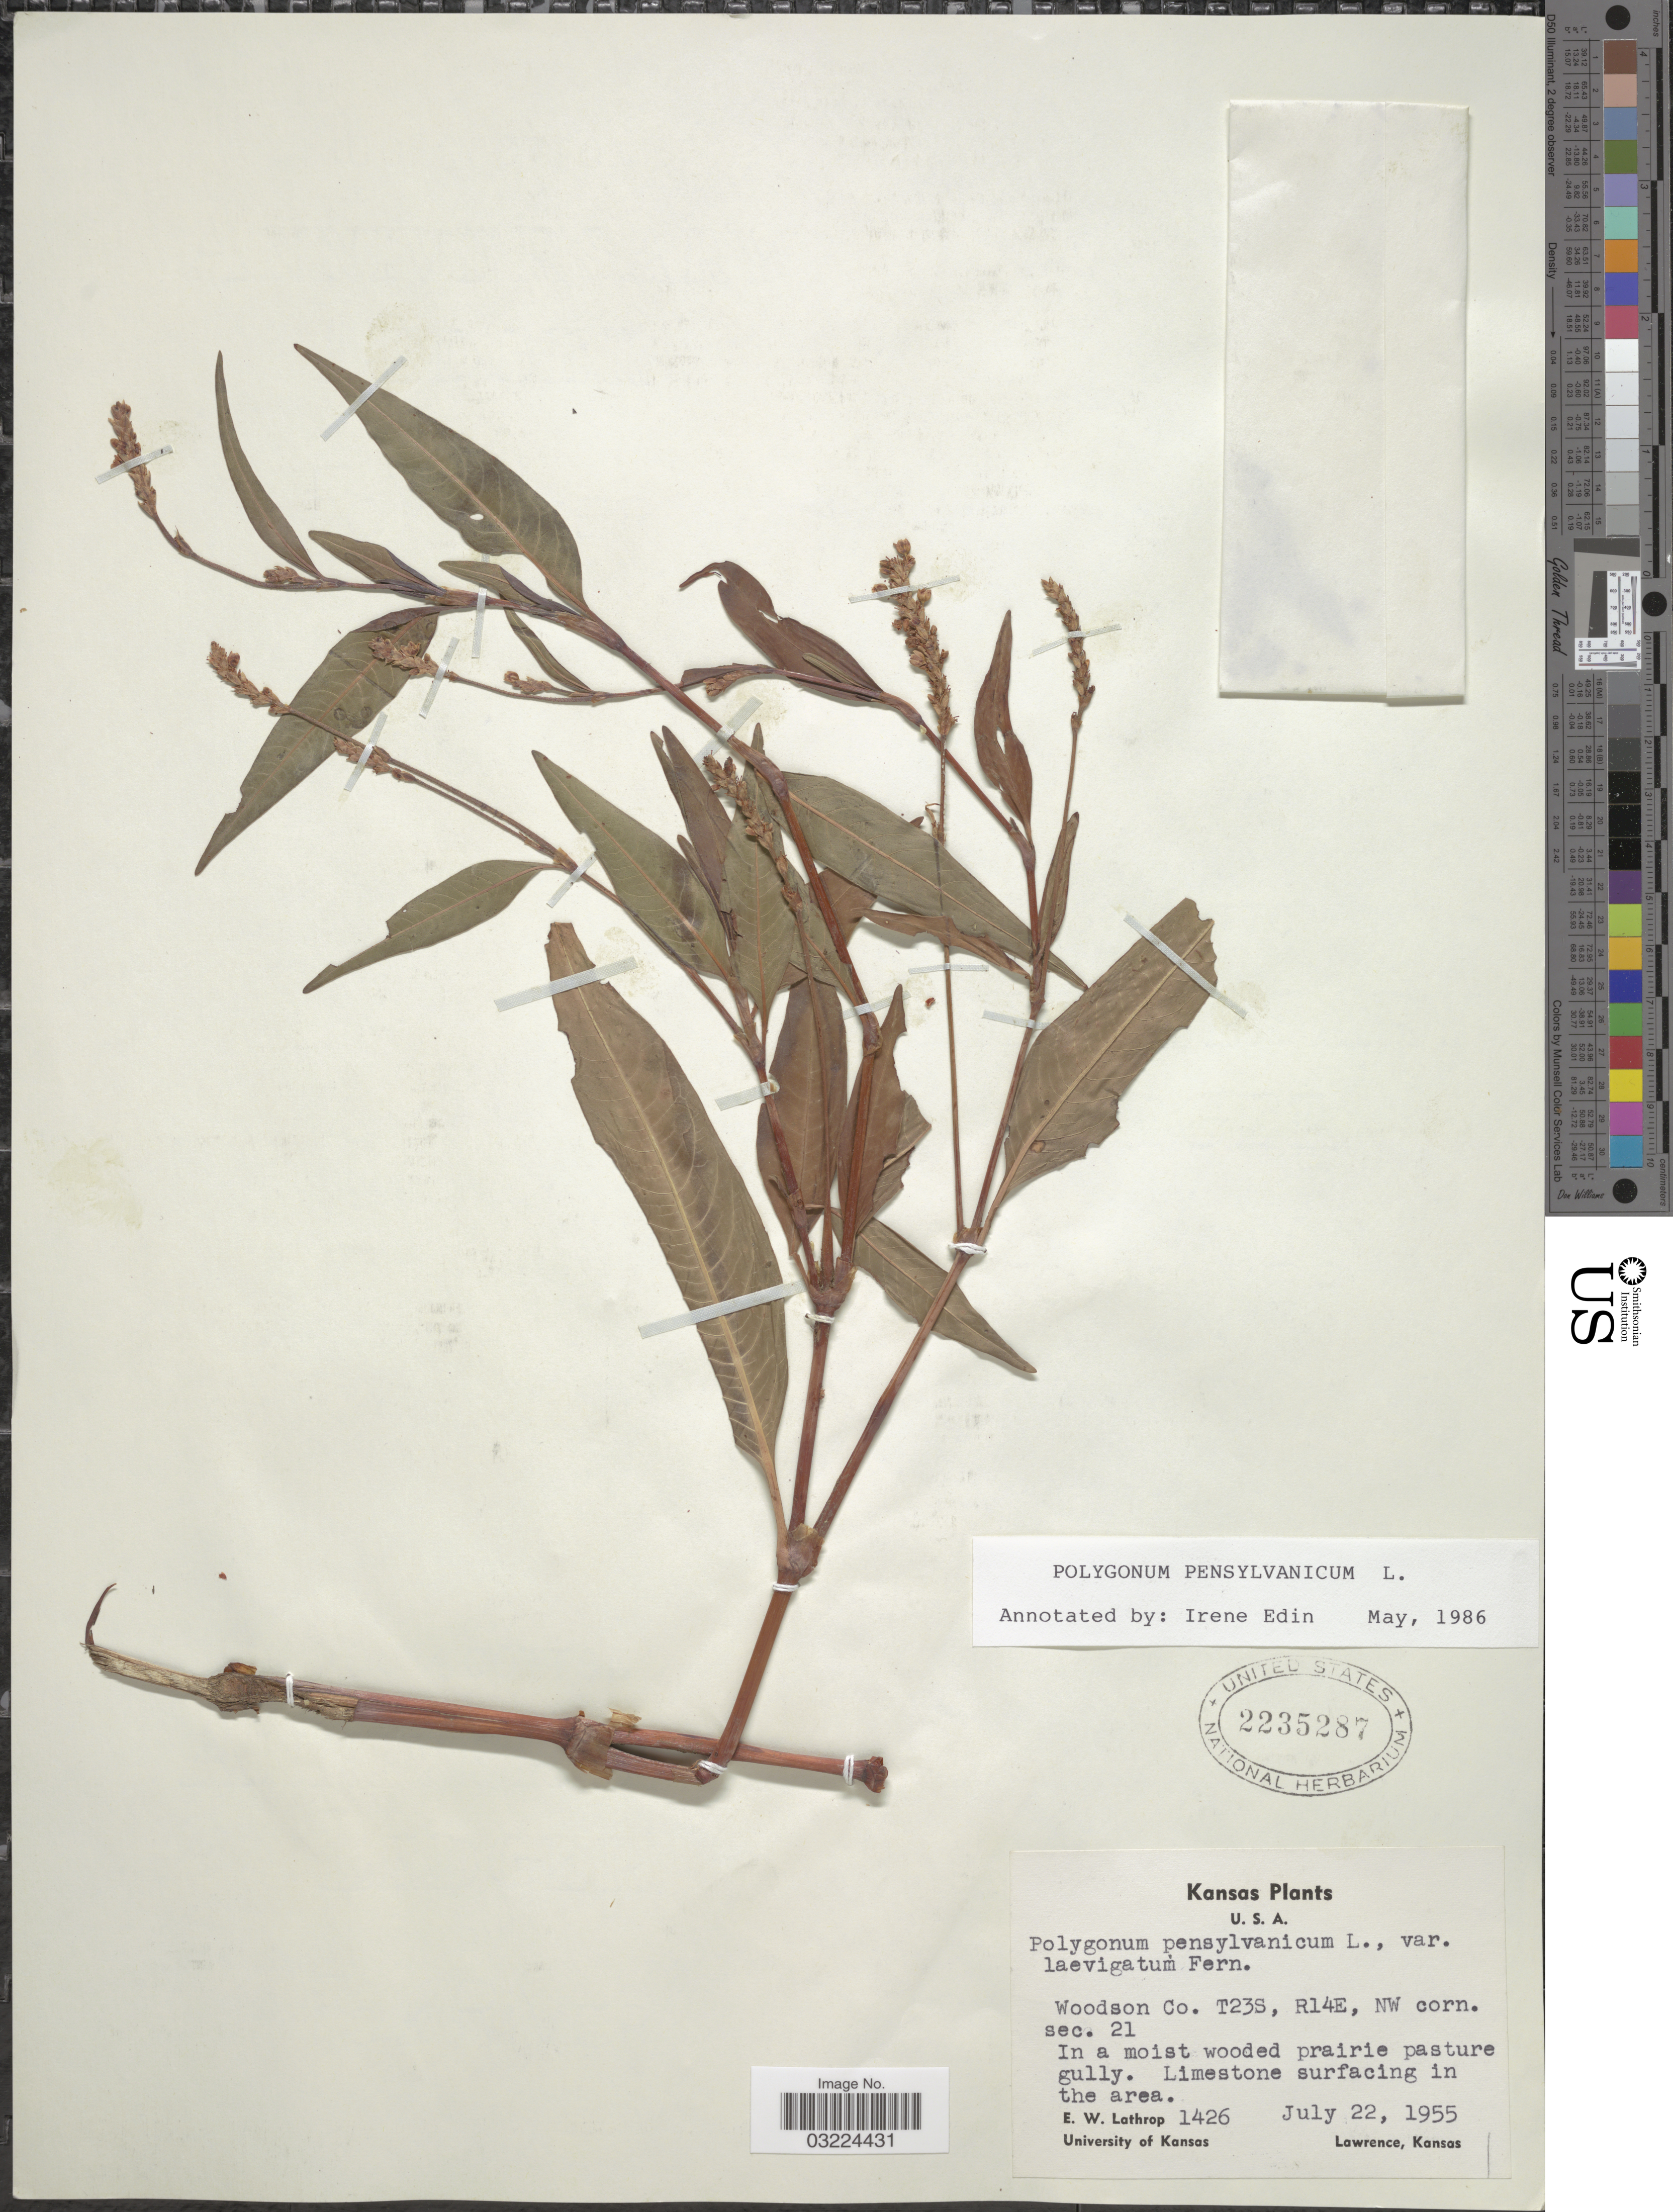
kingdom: Plantae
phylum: Tracheophyta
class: Magnoliopsida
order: Caryophyllales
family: Polygonaceae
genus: Persicaria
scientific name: Persicaria pensylvanica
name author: (L.) M. Gómez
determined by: Atha, D. E.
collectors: E. W. Lathrop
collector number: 1426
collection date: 1955-07-22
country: United States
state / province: Kansas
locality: Woodson Co. T23S, R14E, NW corn. sec. 21.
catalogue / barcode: US 2235287